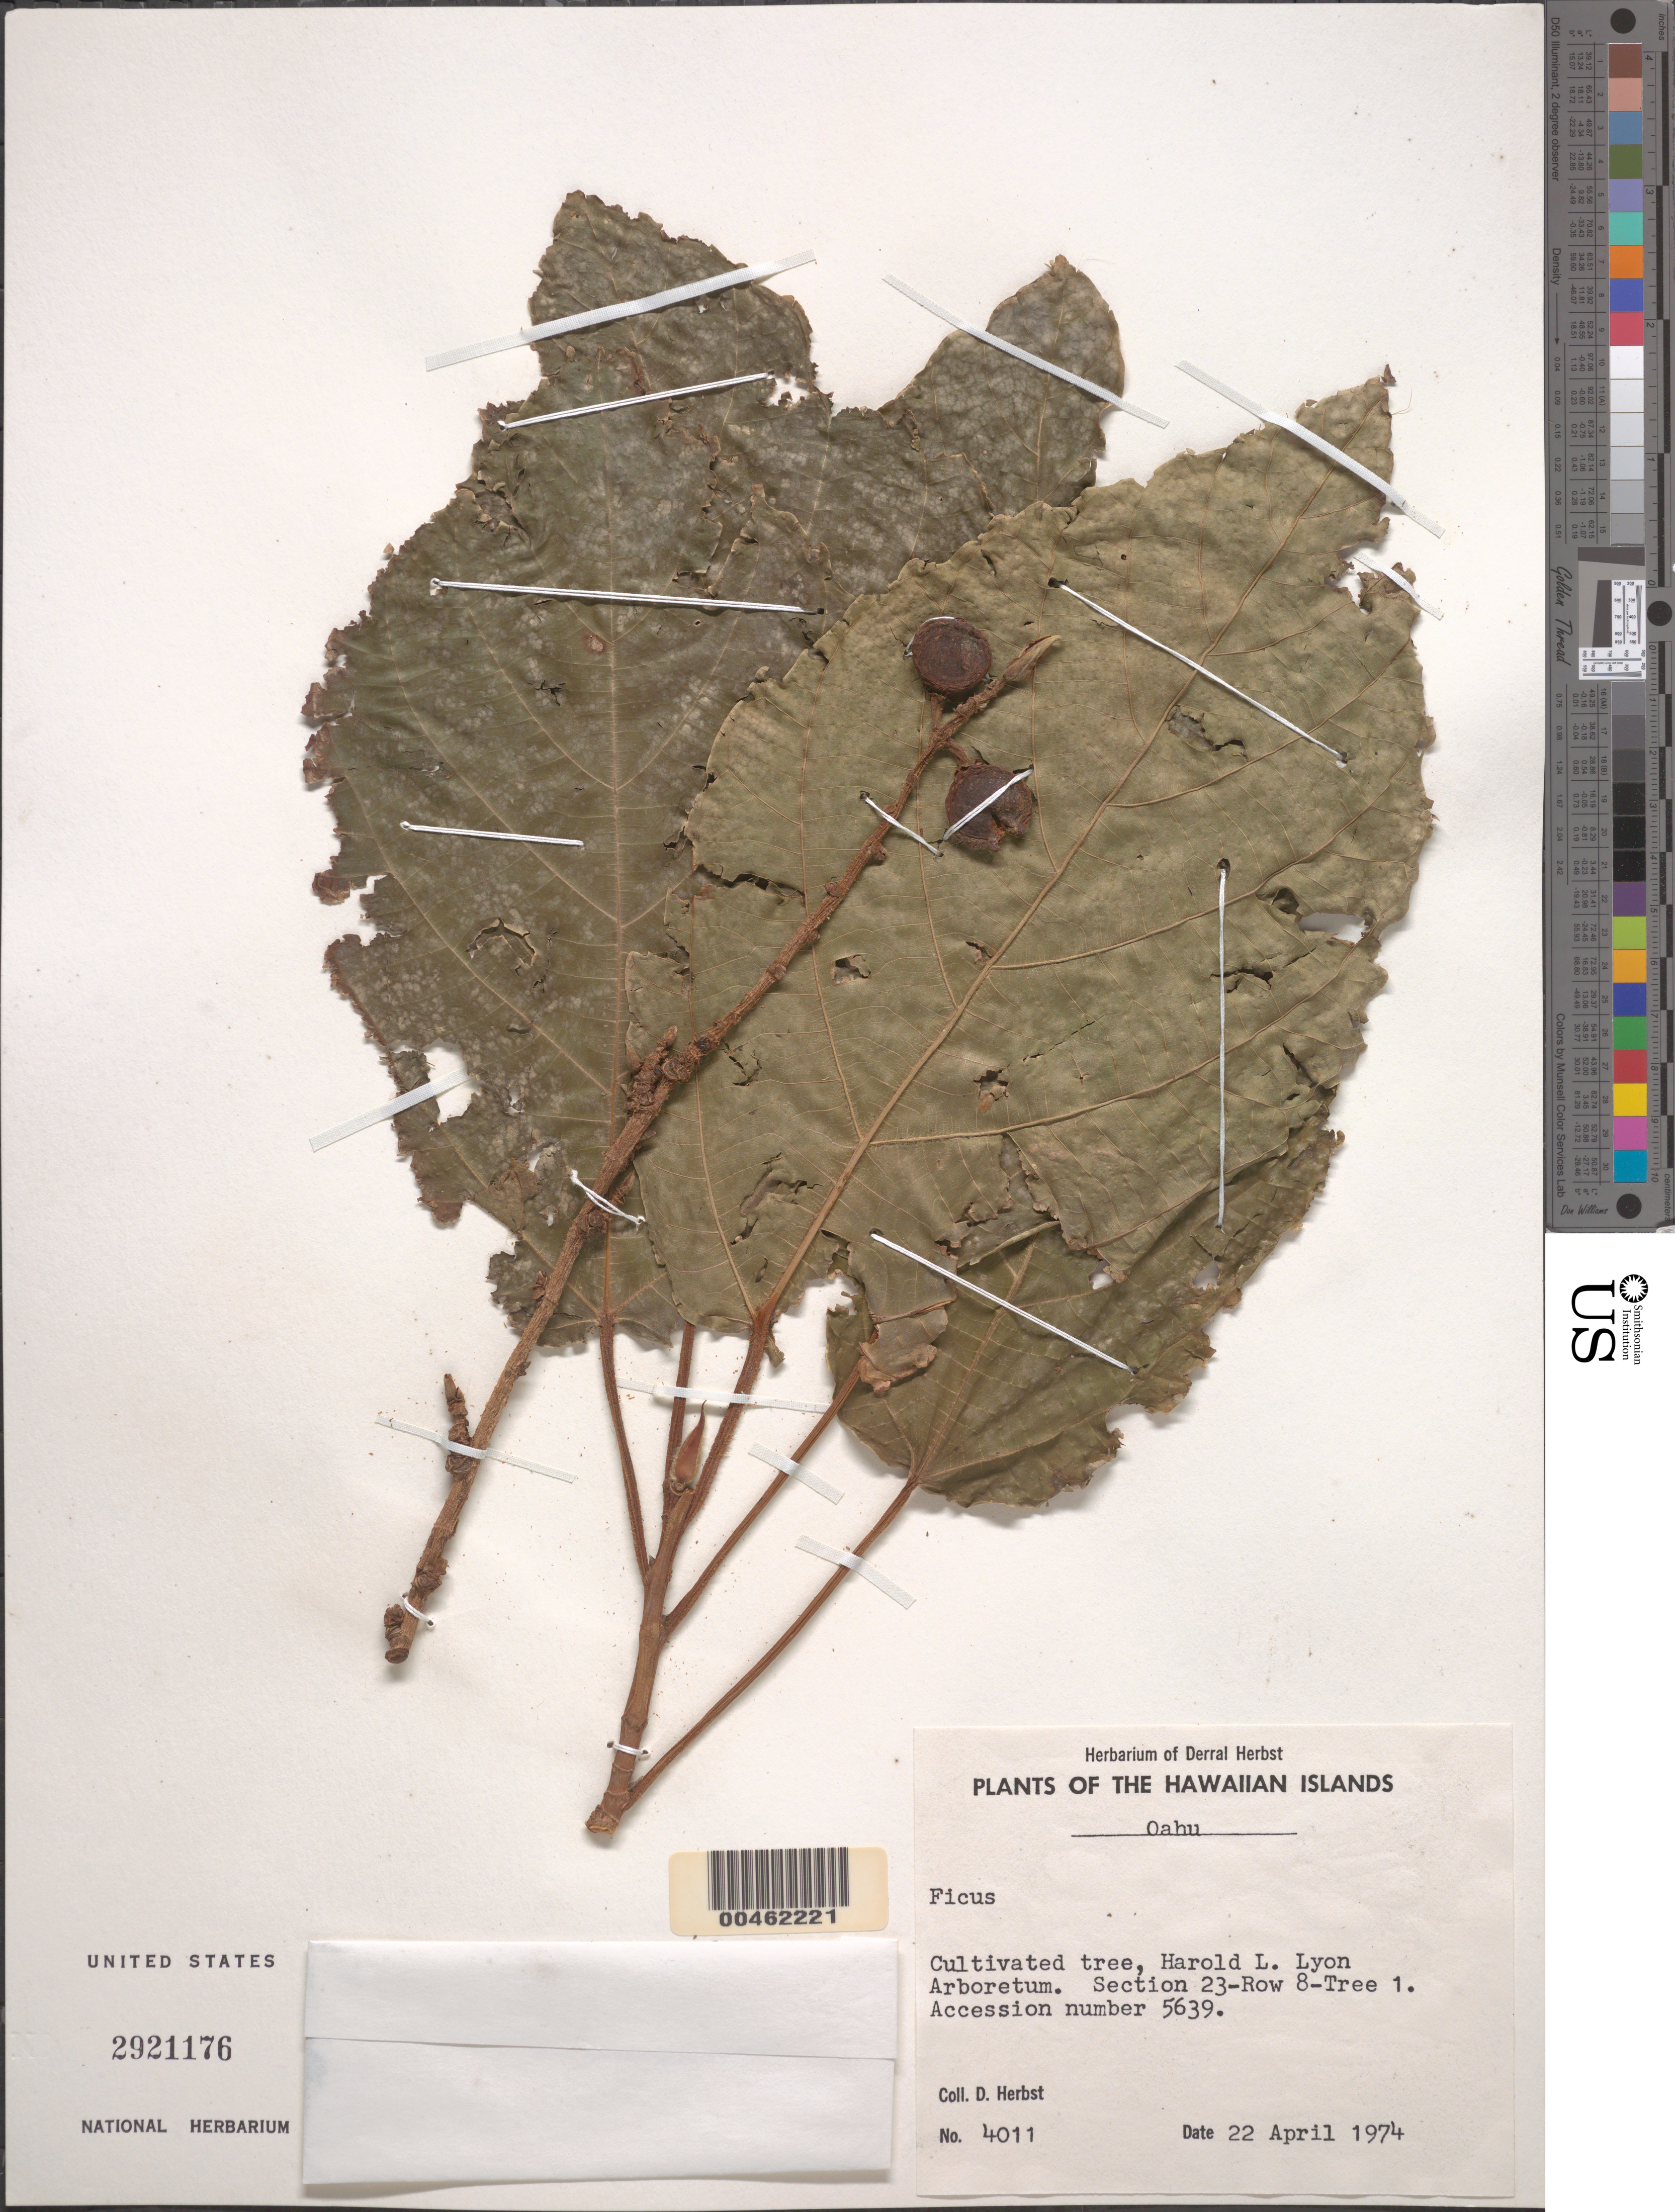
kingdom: Plantae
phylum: Tracheophyta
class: Magnoliopsida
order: Rosales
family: Moraceae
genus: Ficus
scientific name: Ficus sp.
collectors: D. R. Herbst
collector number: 4011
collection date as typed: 22 Apr 1974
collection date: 1974-04-22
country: United States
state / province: Hawaii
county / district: Honolulu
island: Oahu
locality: H.L. Lyon Arboretum, Section 23-Row 8-Tree 1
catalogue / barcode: US 2921176